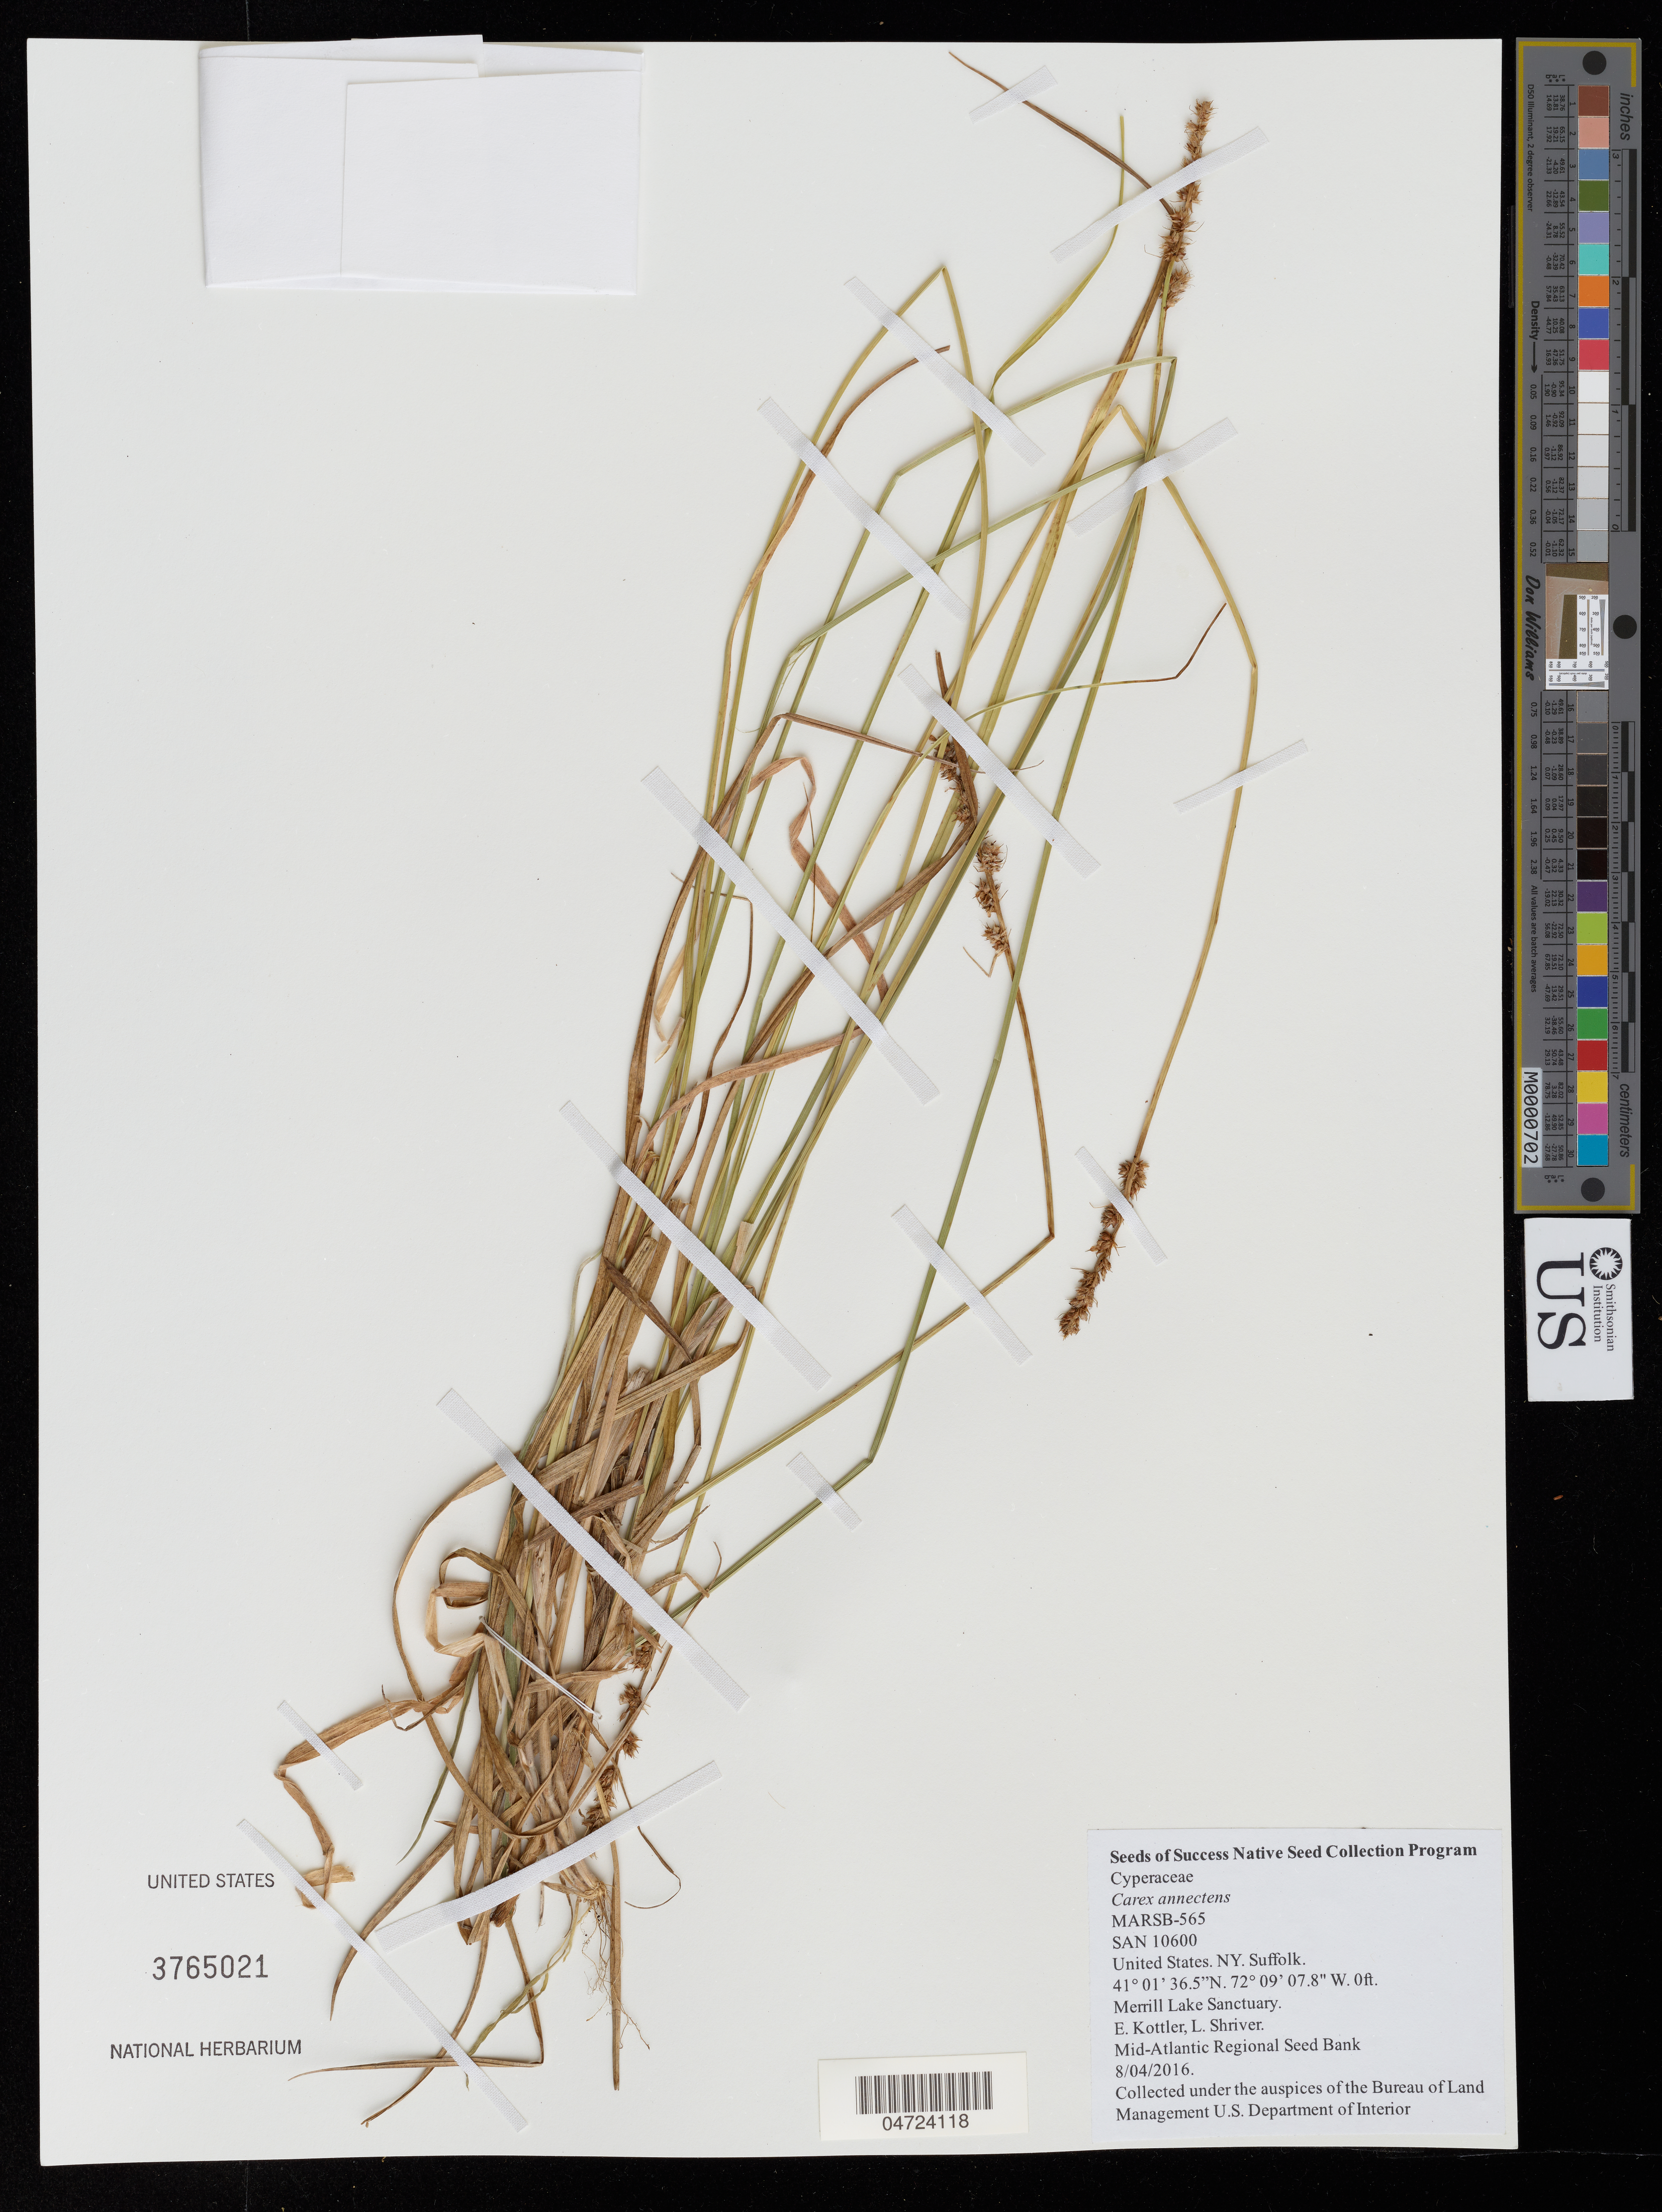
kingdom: Plantae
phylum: Tracheophyta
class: Liliopsida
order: Poales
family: Cyperaceae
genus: Carex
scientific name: Carex annectens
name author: (E.P. Bicknell) E.P. Bicknell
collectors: E. Kottler & L. Shriver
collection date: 2016-08-04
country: United States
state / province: New York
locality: NY. Suffolk. Merrill Lake Sanctuary. Mid-Atlantic Regional Seed Bank.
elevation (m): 0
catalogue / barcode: US 3765021